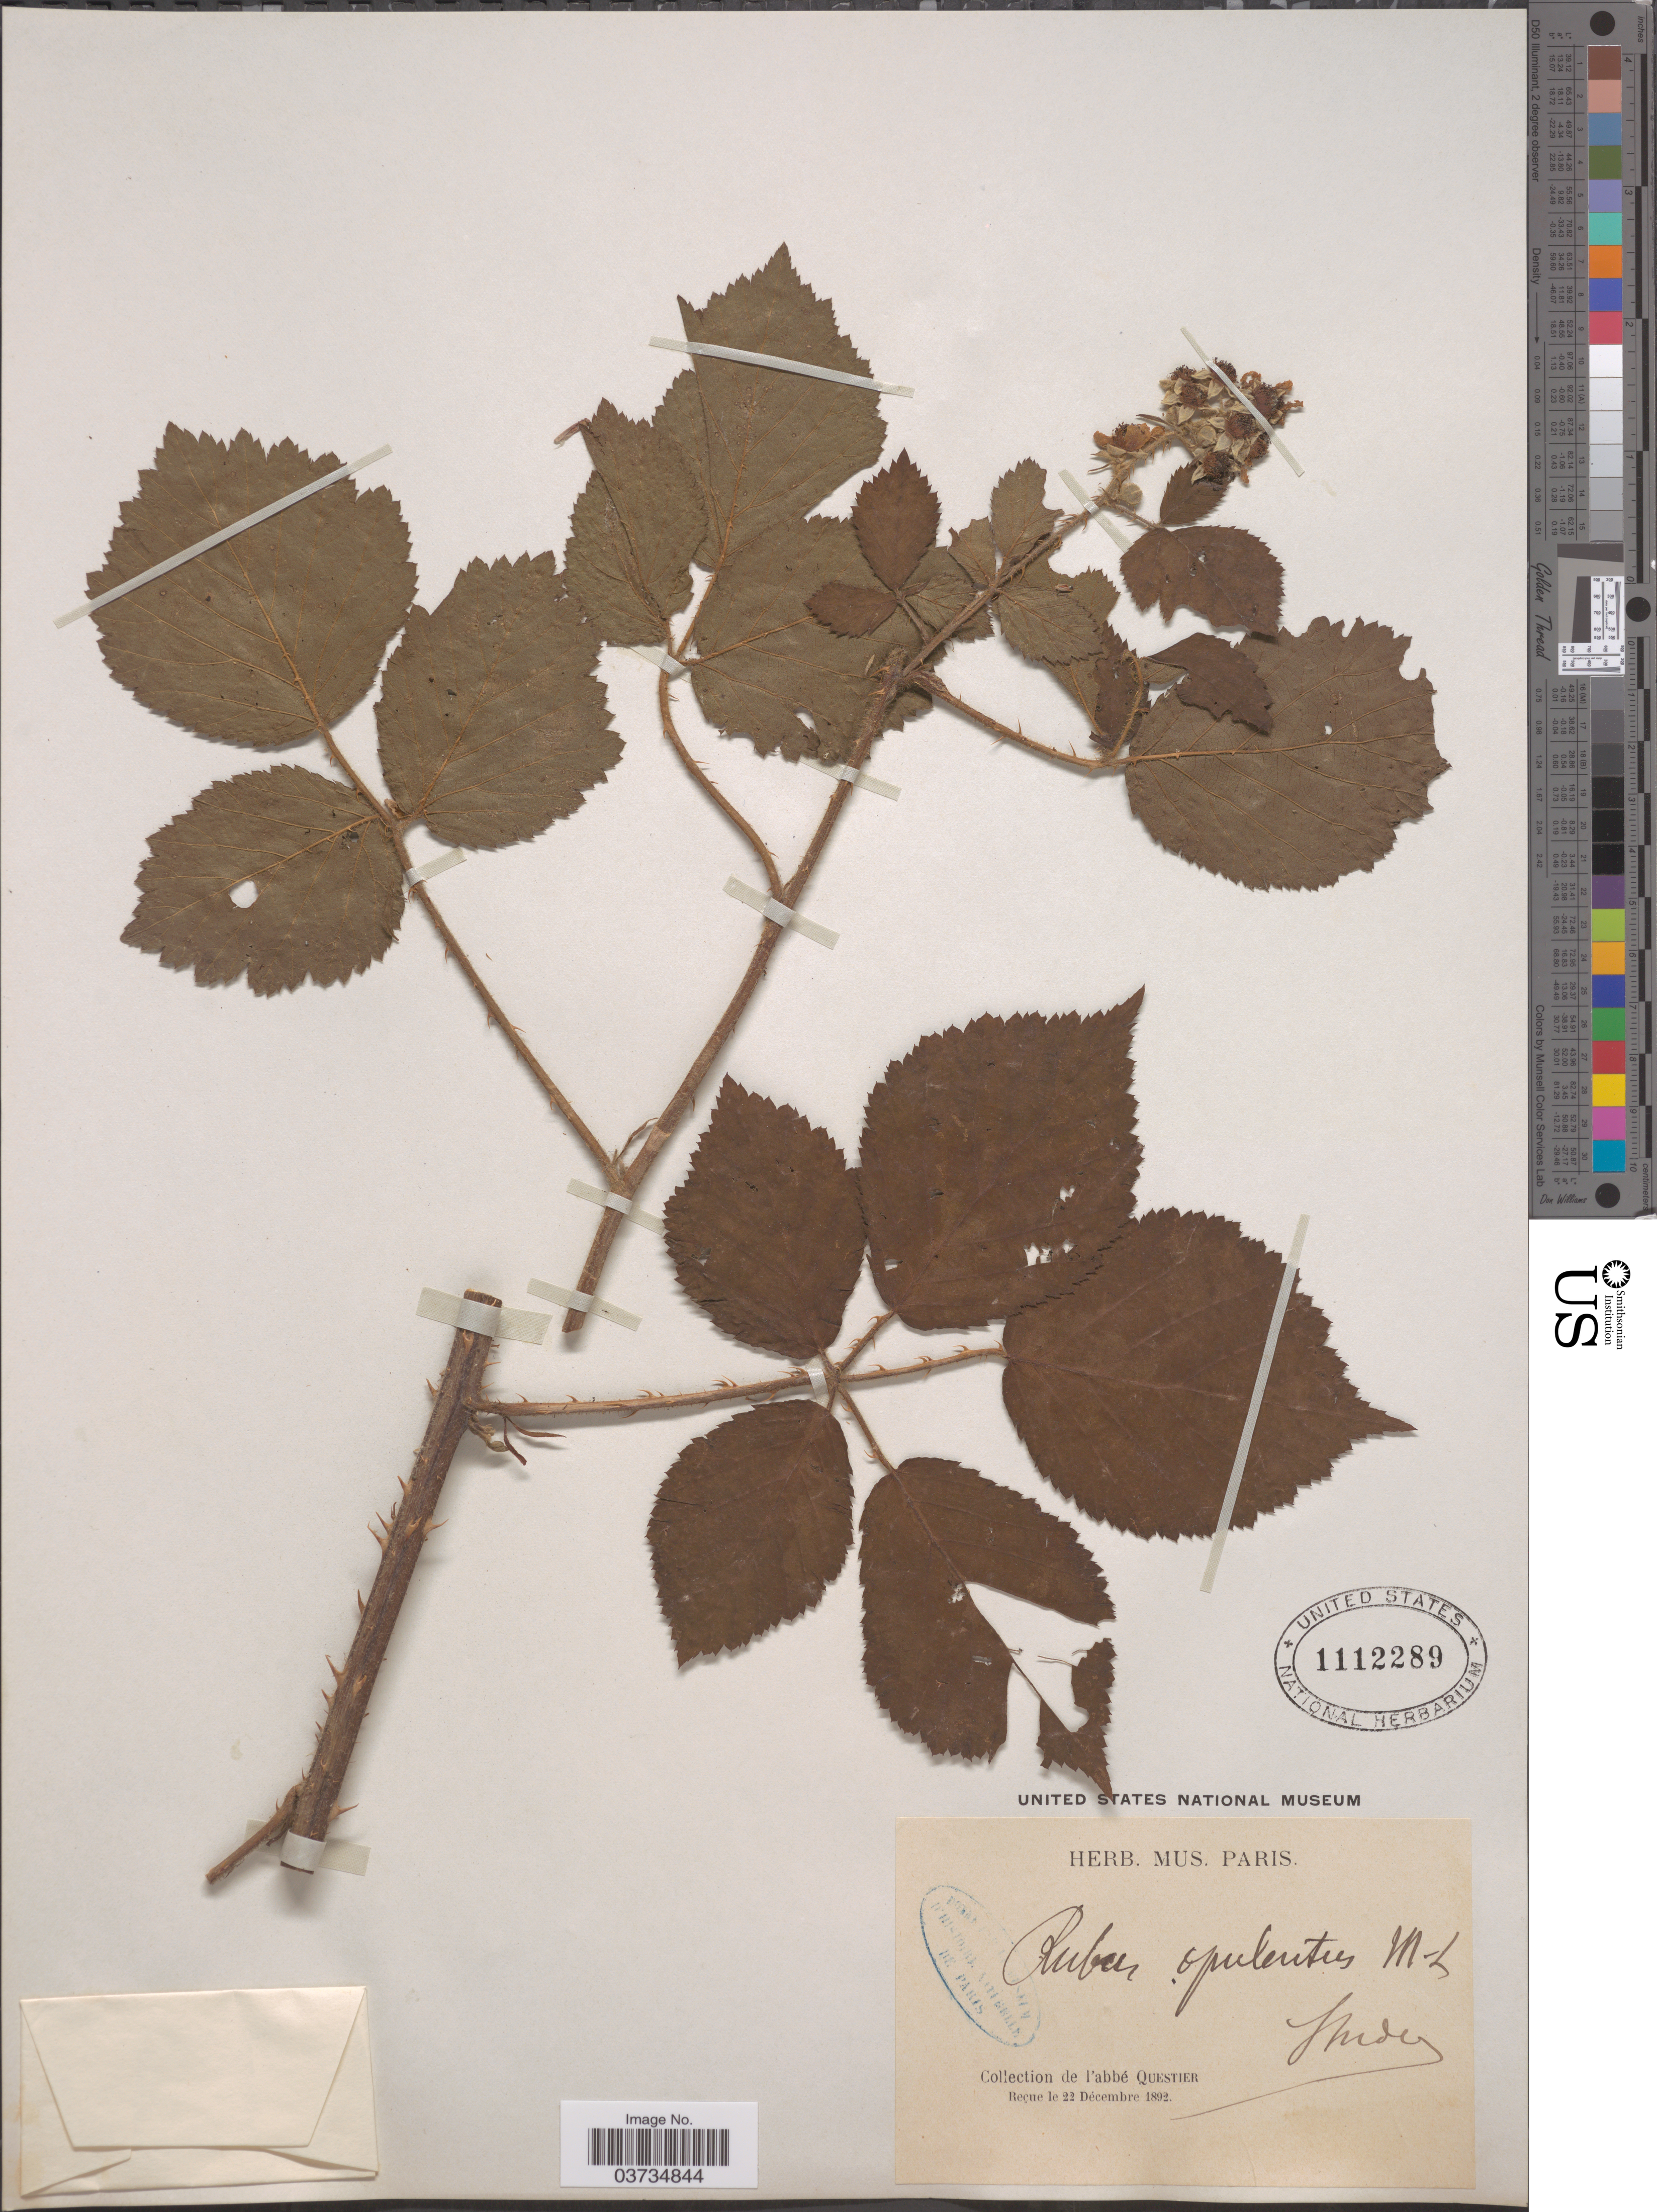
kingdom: Plantae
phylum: Tracheophyta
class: Magnoliopsida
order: Rosales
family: Rosaceae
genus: Rubus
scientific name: Rubus opulentus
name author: P.J. Müll. & Lefèvre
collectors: A. Questier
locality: [illegible text].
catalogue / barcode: US 1112289